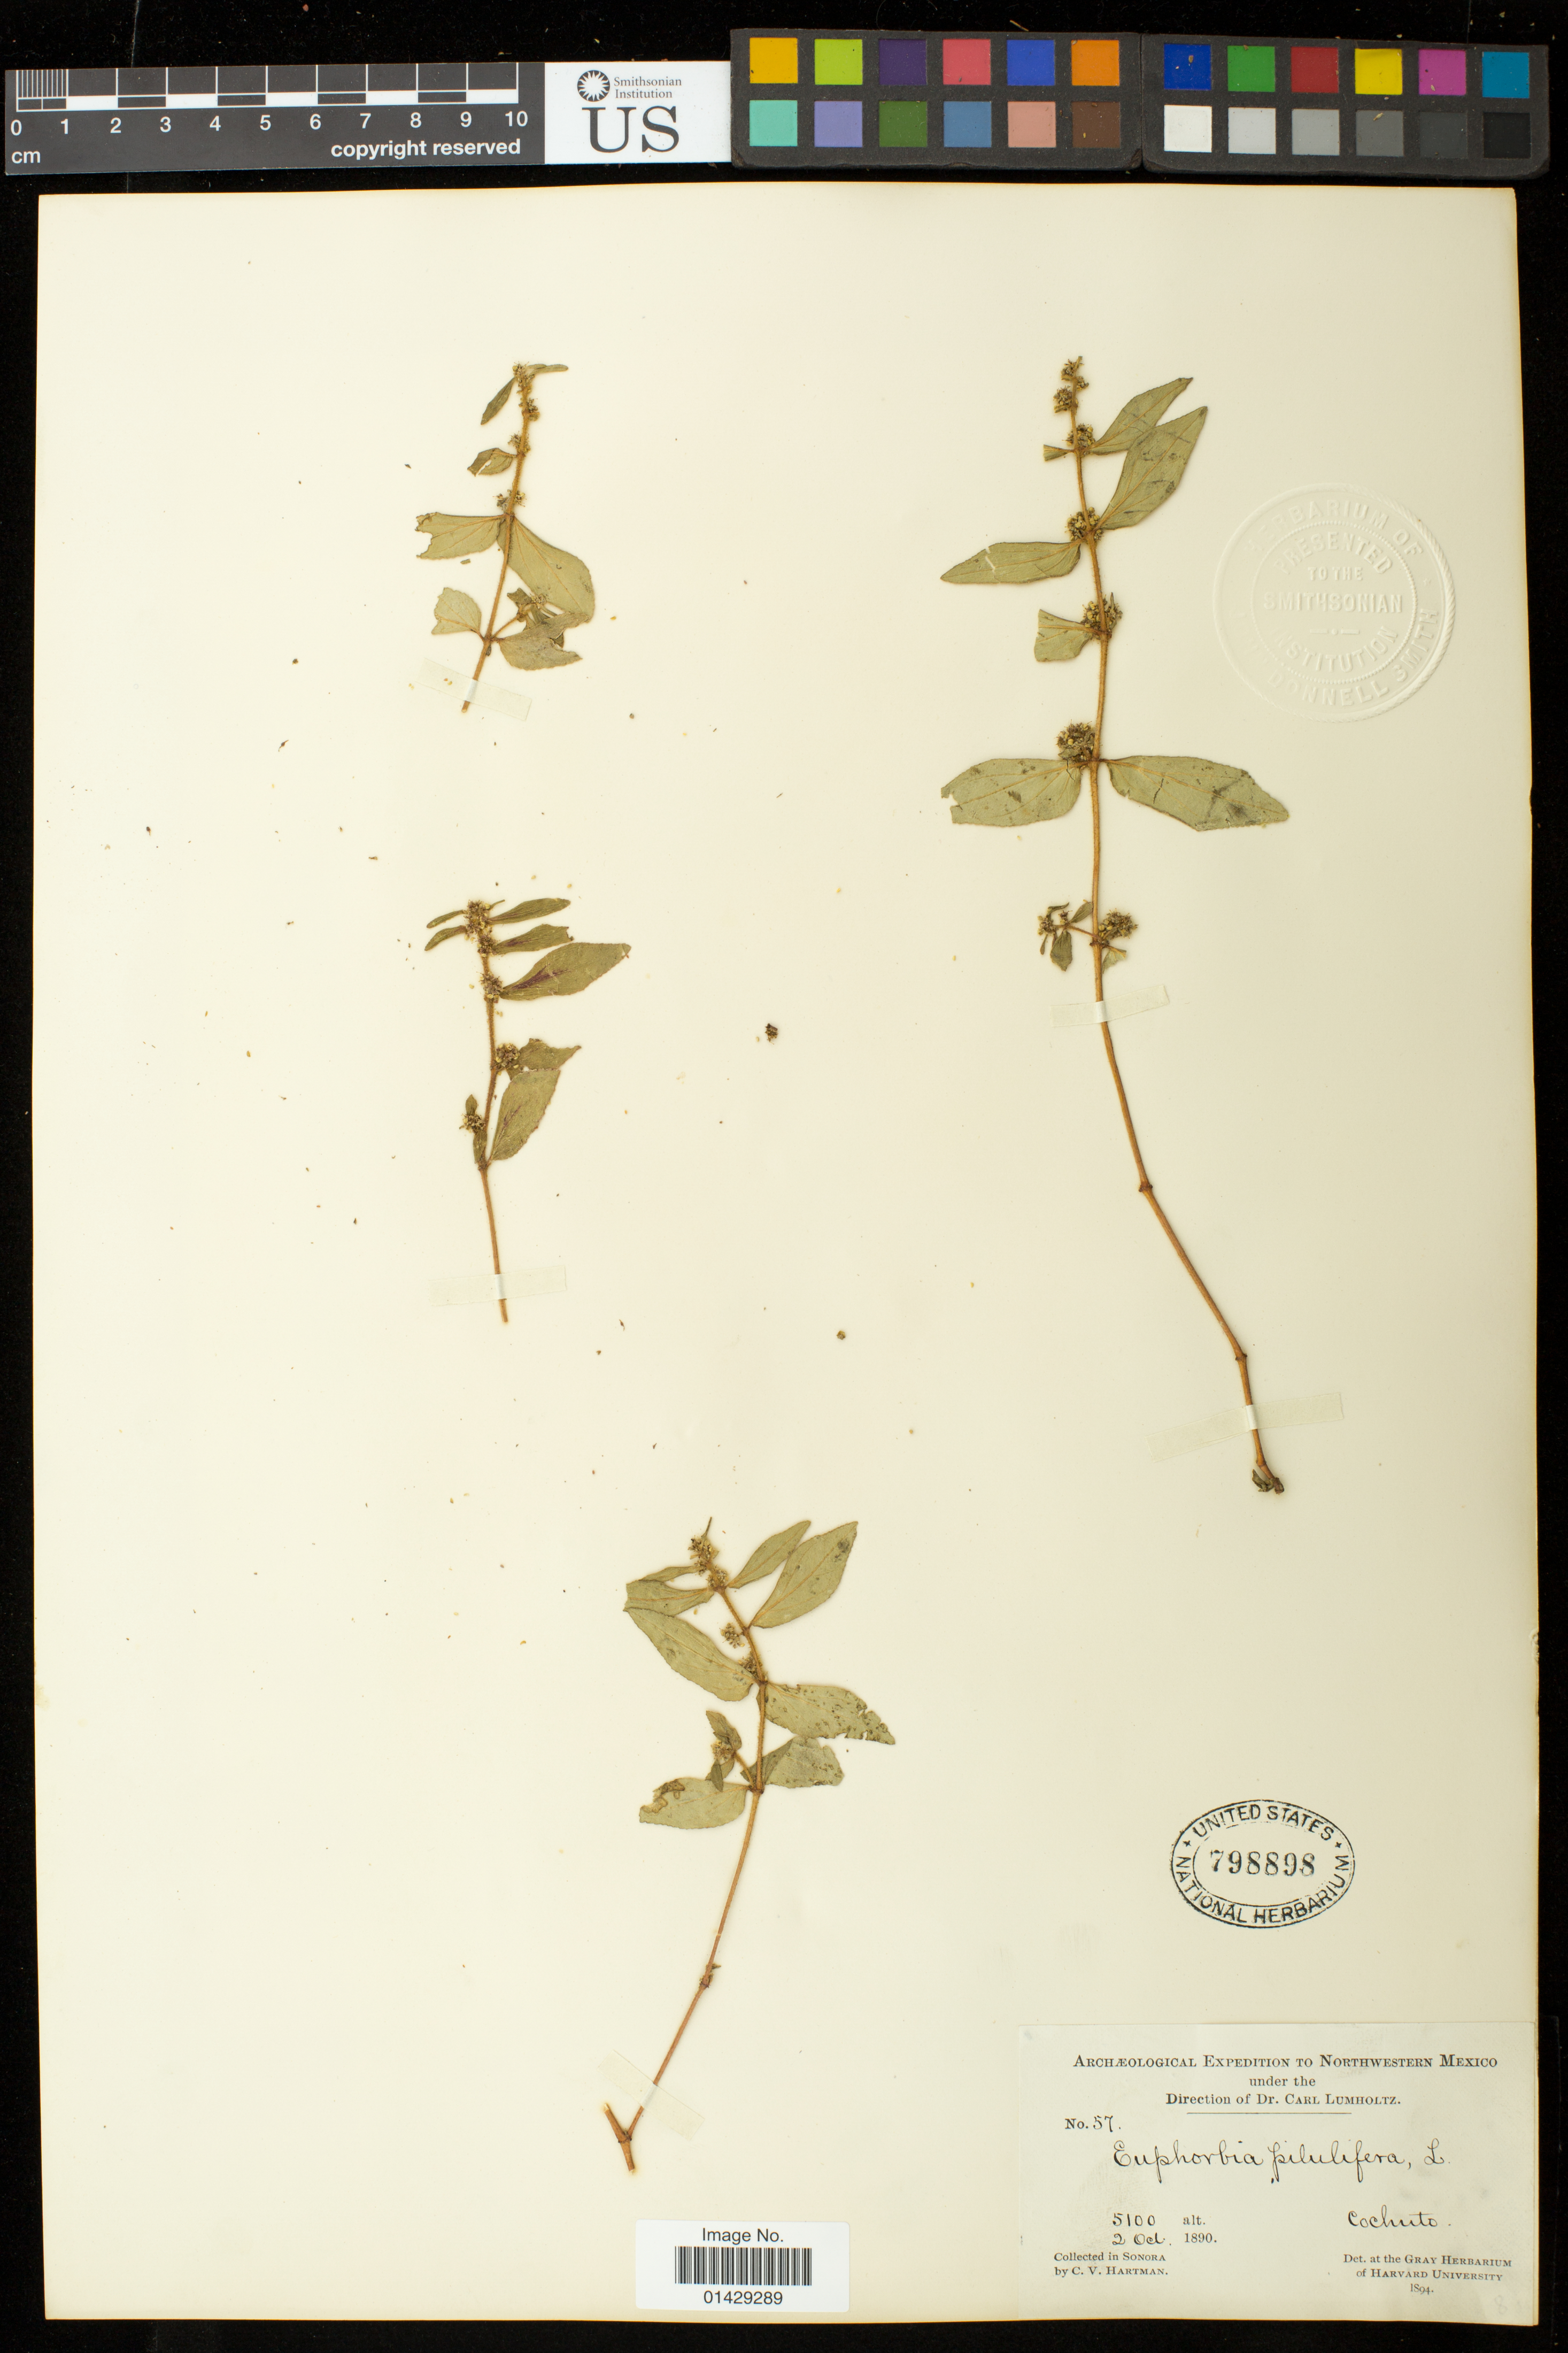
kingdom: Plantae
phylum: Tracheophyta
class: Magnoliopsida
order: Malpighiales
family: Euphorbiaceae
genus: Euphorbia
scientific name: Euphorbia hirta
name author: L.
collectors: C. V. Hartman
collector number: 57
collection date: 1890-10-02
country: Mexico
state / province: Sonora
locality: Cochuto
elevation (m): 1554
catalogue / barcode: US 798898